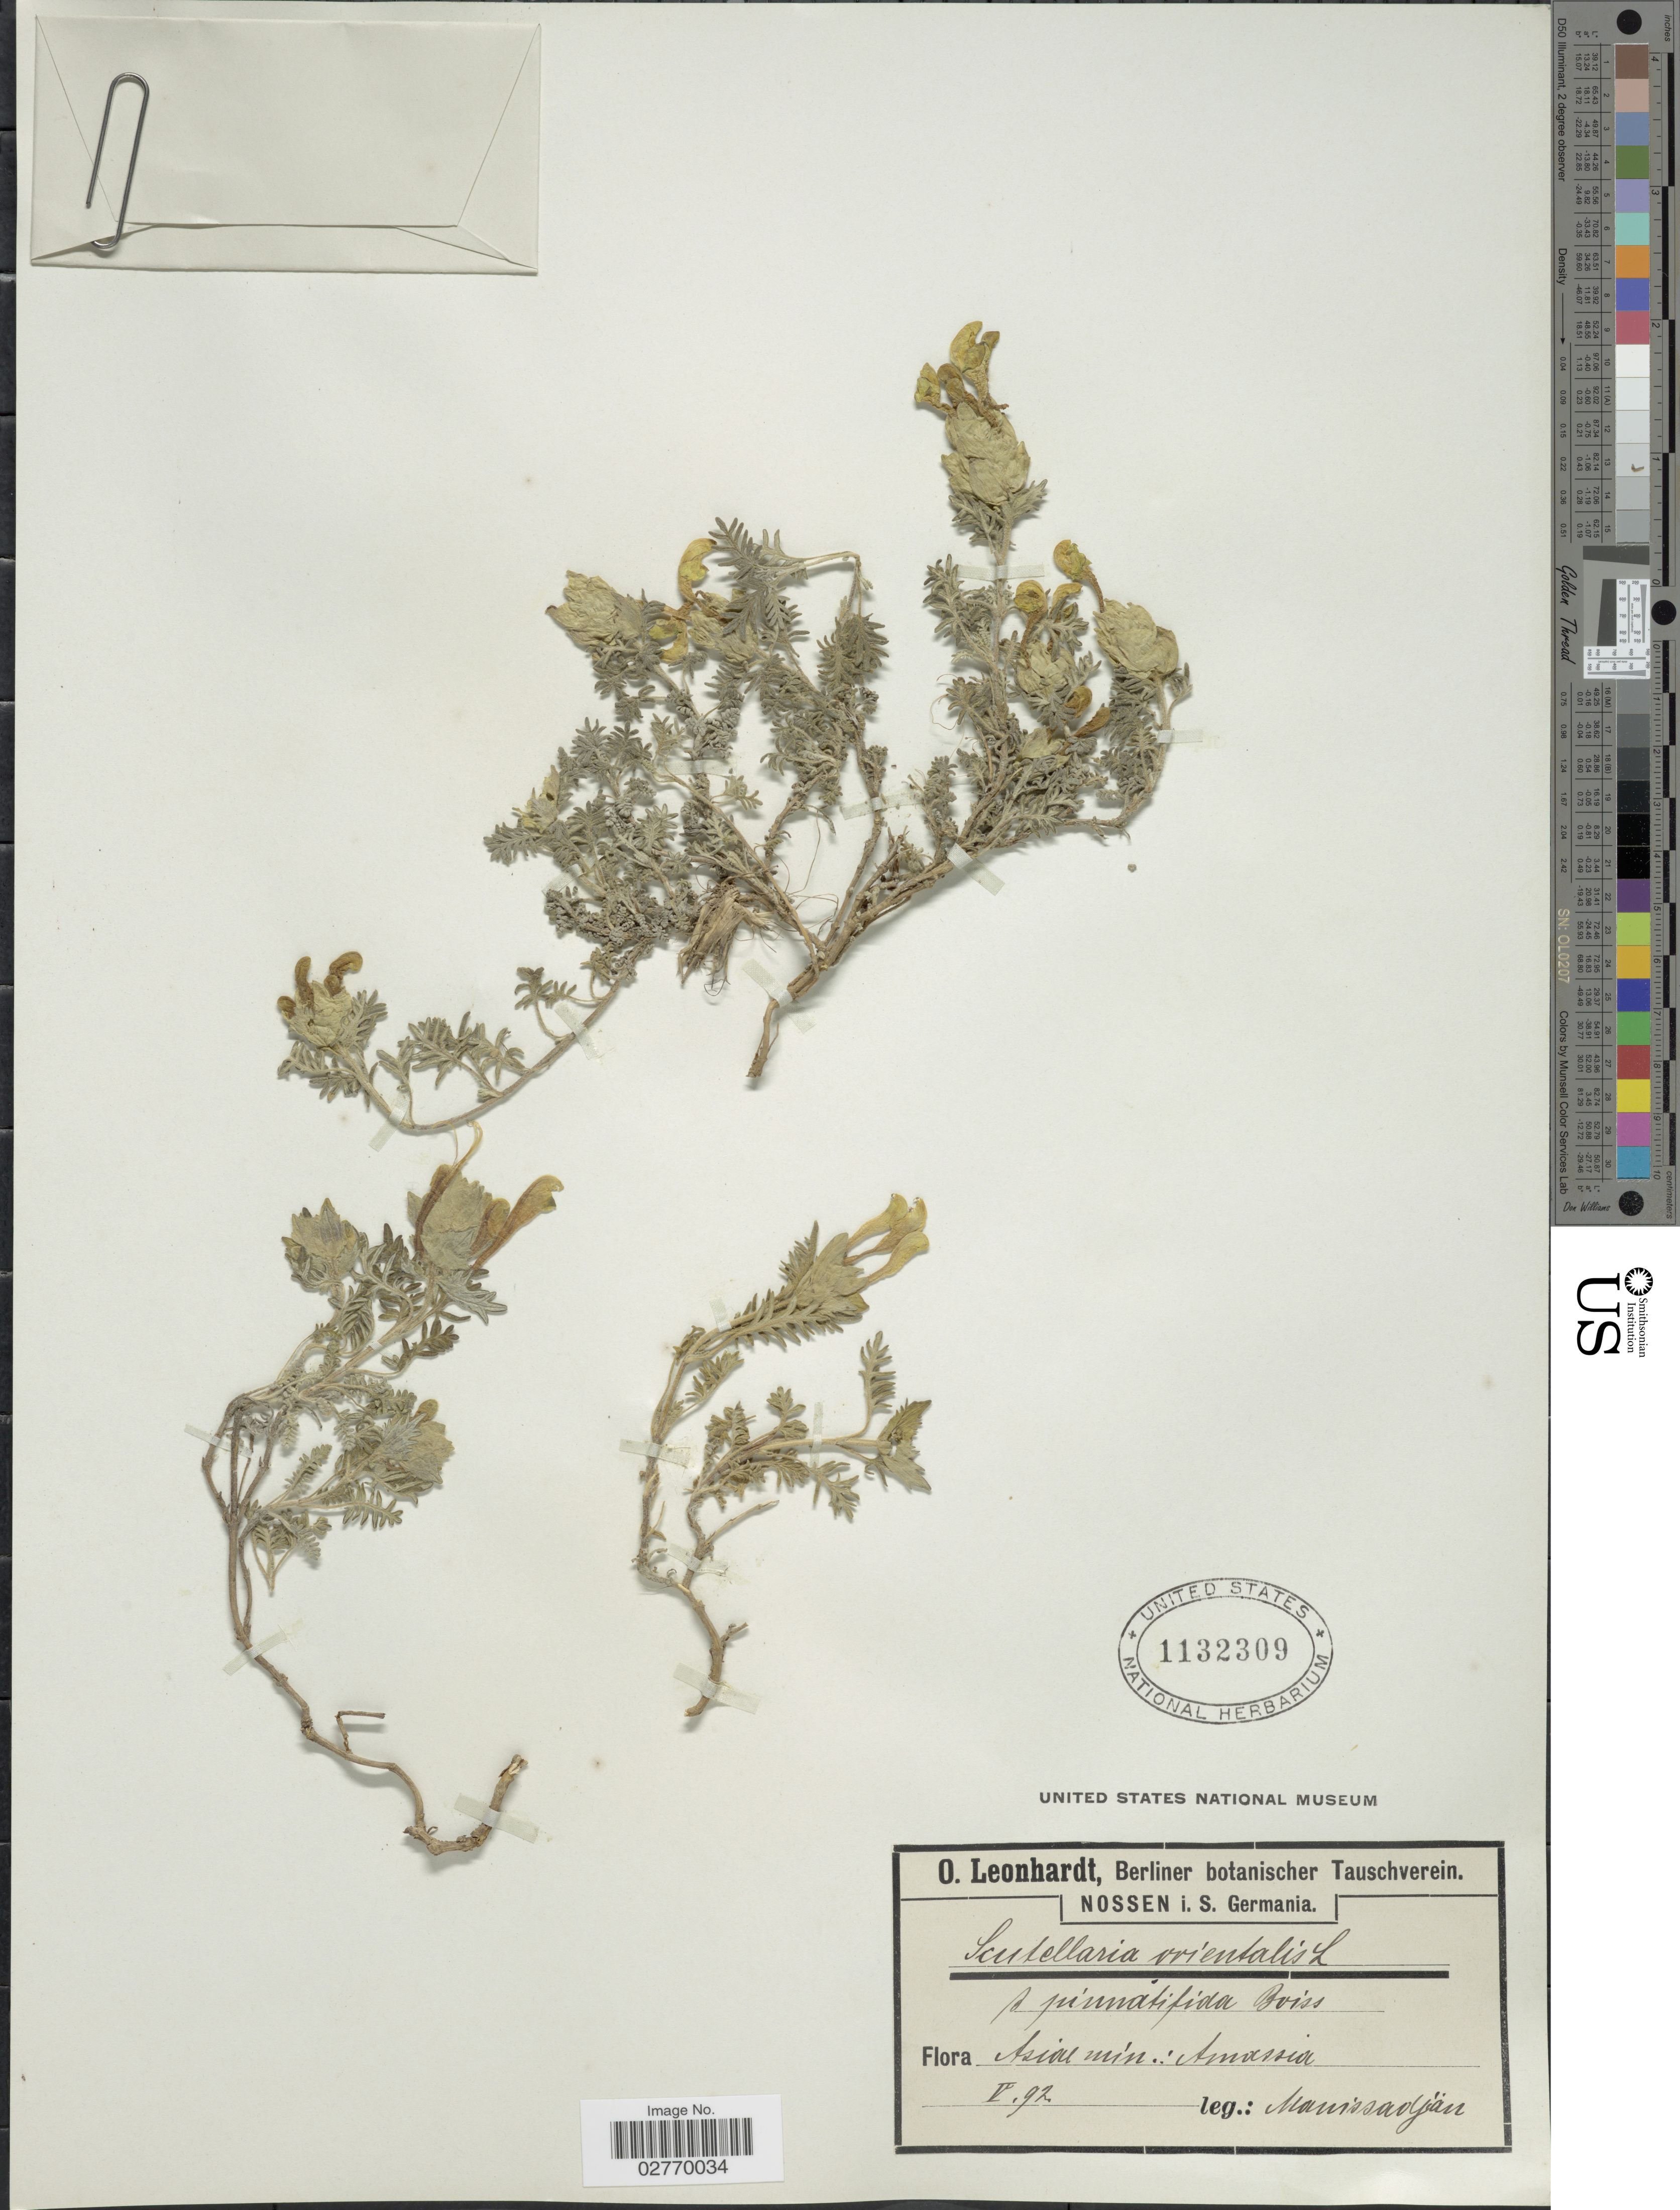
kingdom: Plantae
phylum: Tracheophyta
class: Magnoliopsida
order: Lamiales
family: Lamiaceae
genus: Scutellaria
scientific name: Scutellaria orientalis var. pinnatifida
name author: Rchb.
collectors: -. Manissadjian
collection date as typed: Transcribed d/m/y: /5/92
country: Turkey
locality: Asia min.: Amassia.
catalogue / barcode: US 1132309